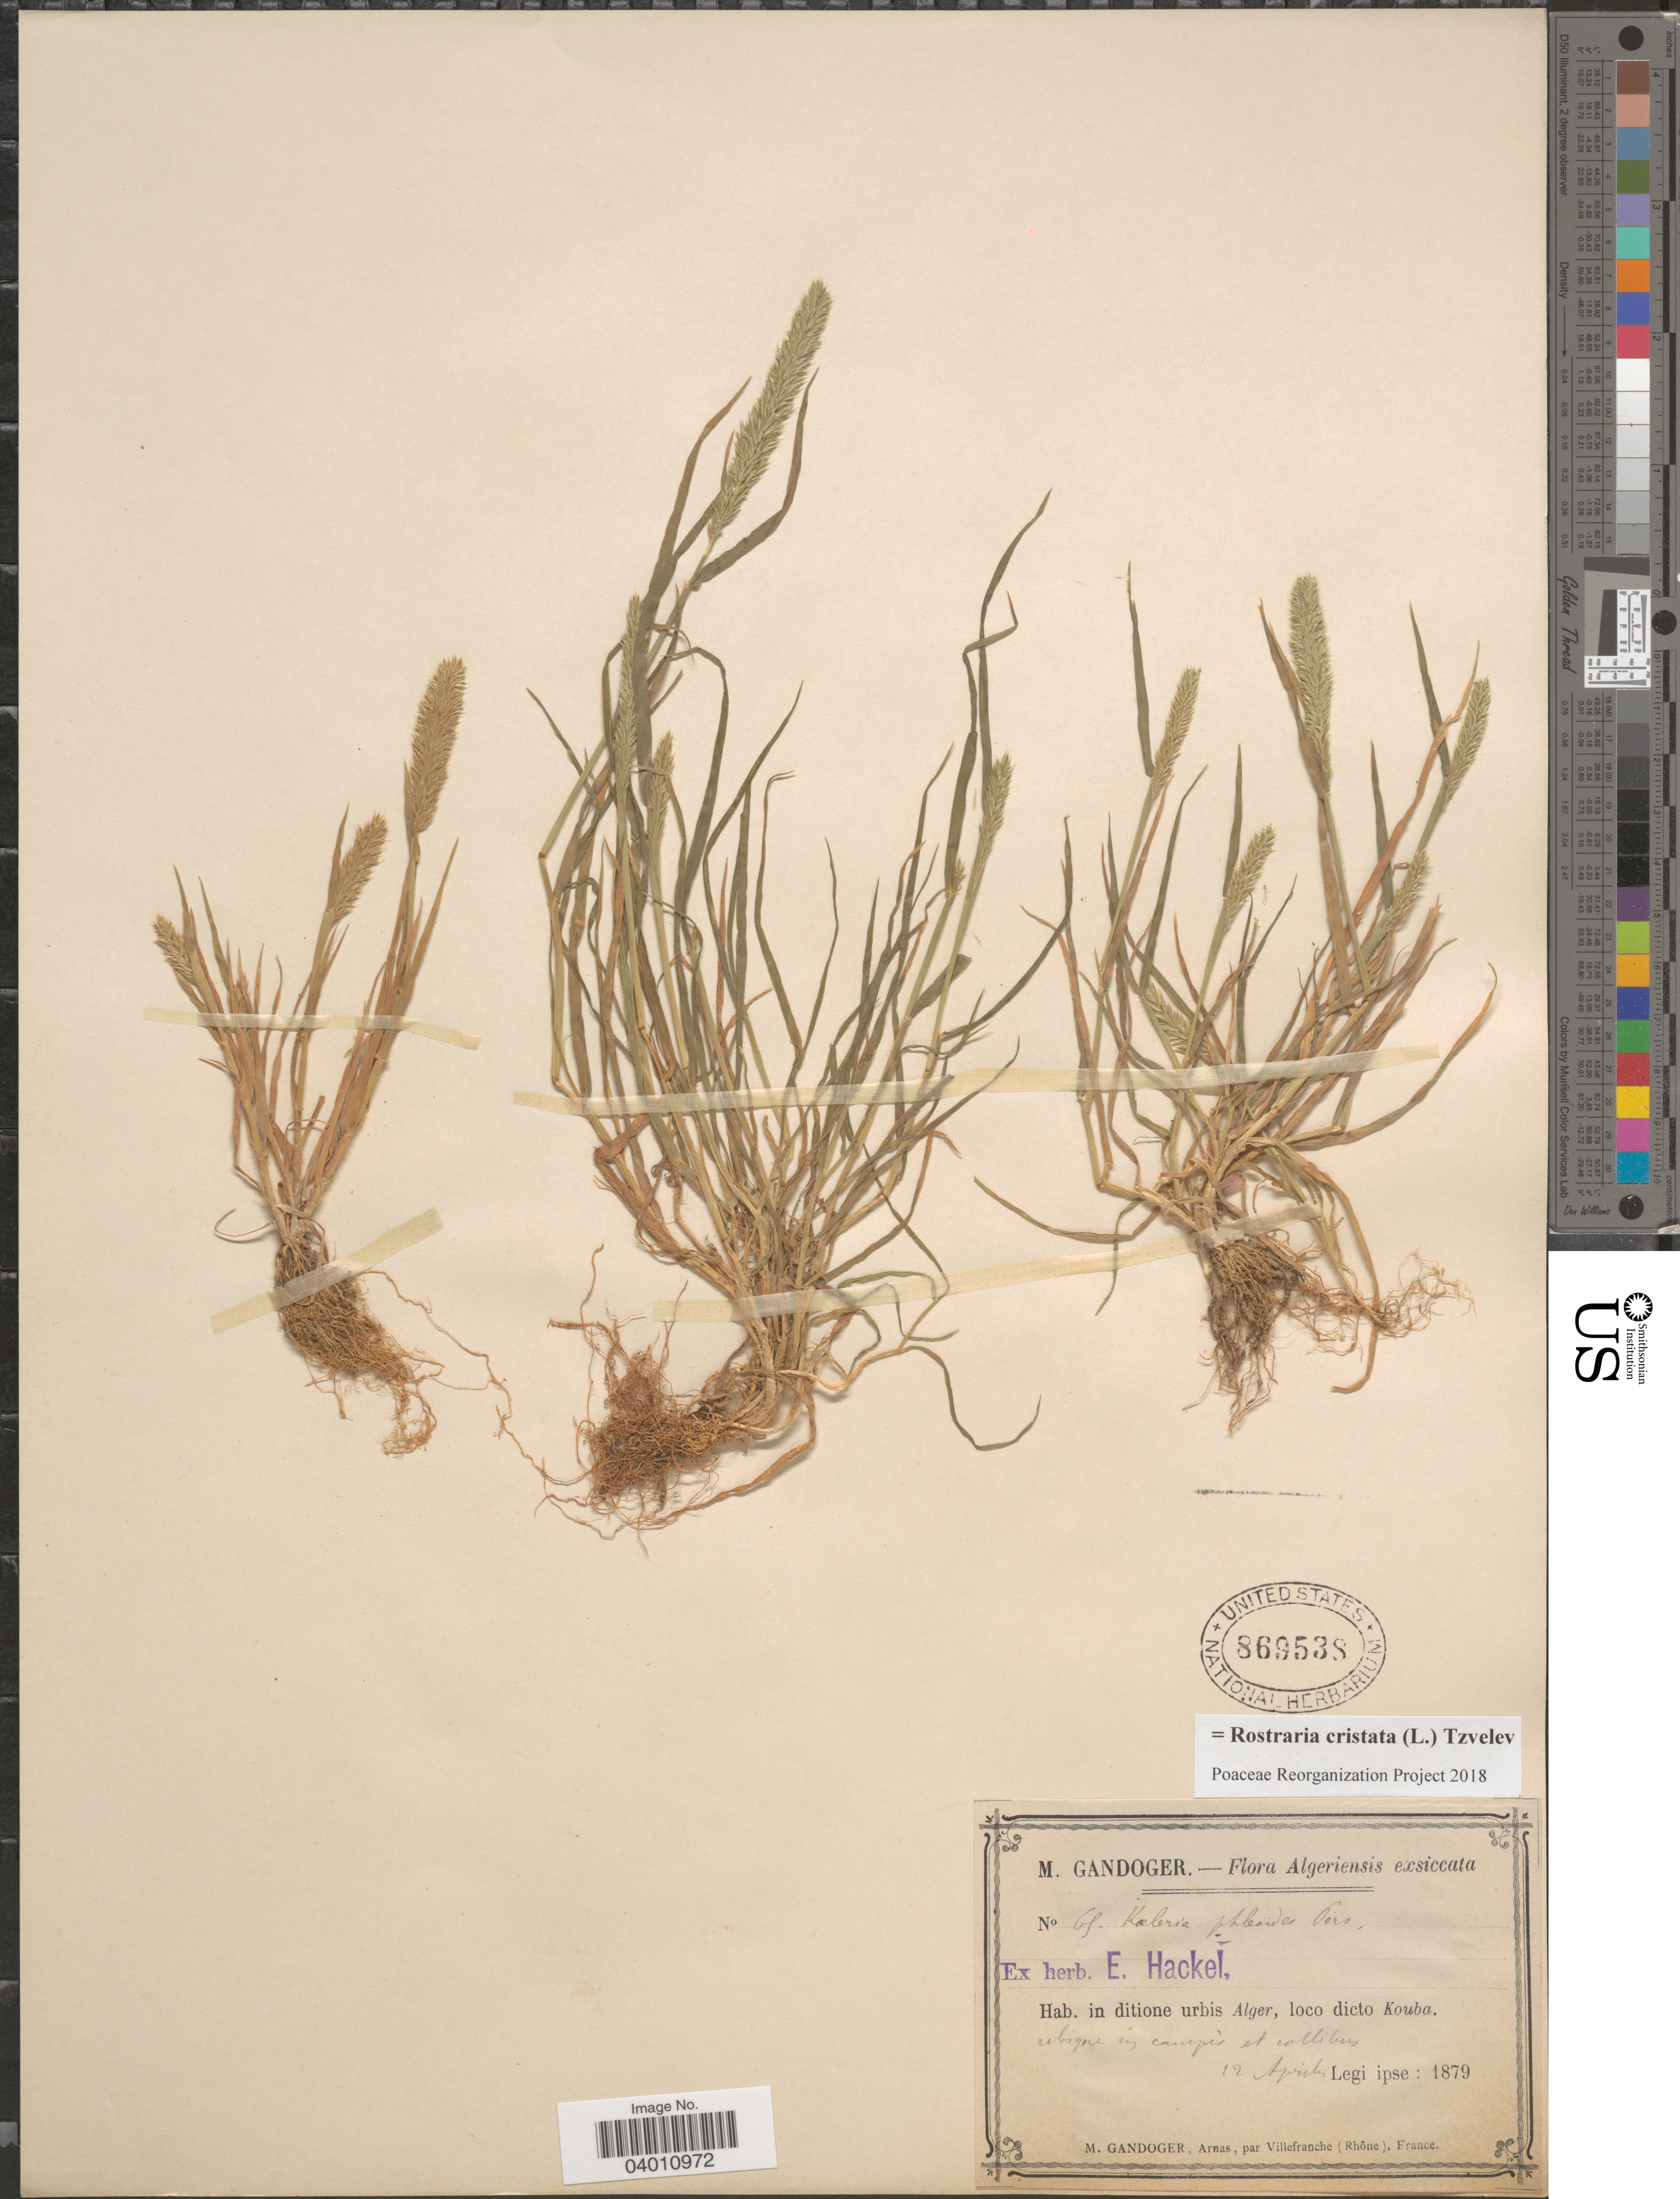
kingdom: Plantae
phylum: Tracheophyta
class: Liliopsida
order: Poales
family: Poaceae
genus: Rostraria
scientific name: Rostraria cristata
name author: (L.) Tzvelev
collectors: M. Gandoger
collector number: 65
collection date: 1879-04-12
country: Algeria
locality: In ditione urbis Alger, loco dicto Kouba.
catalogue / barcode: US 869538